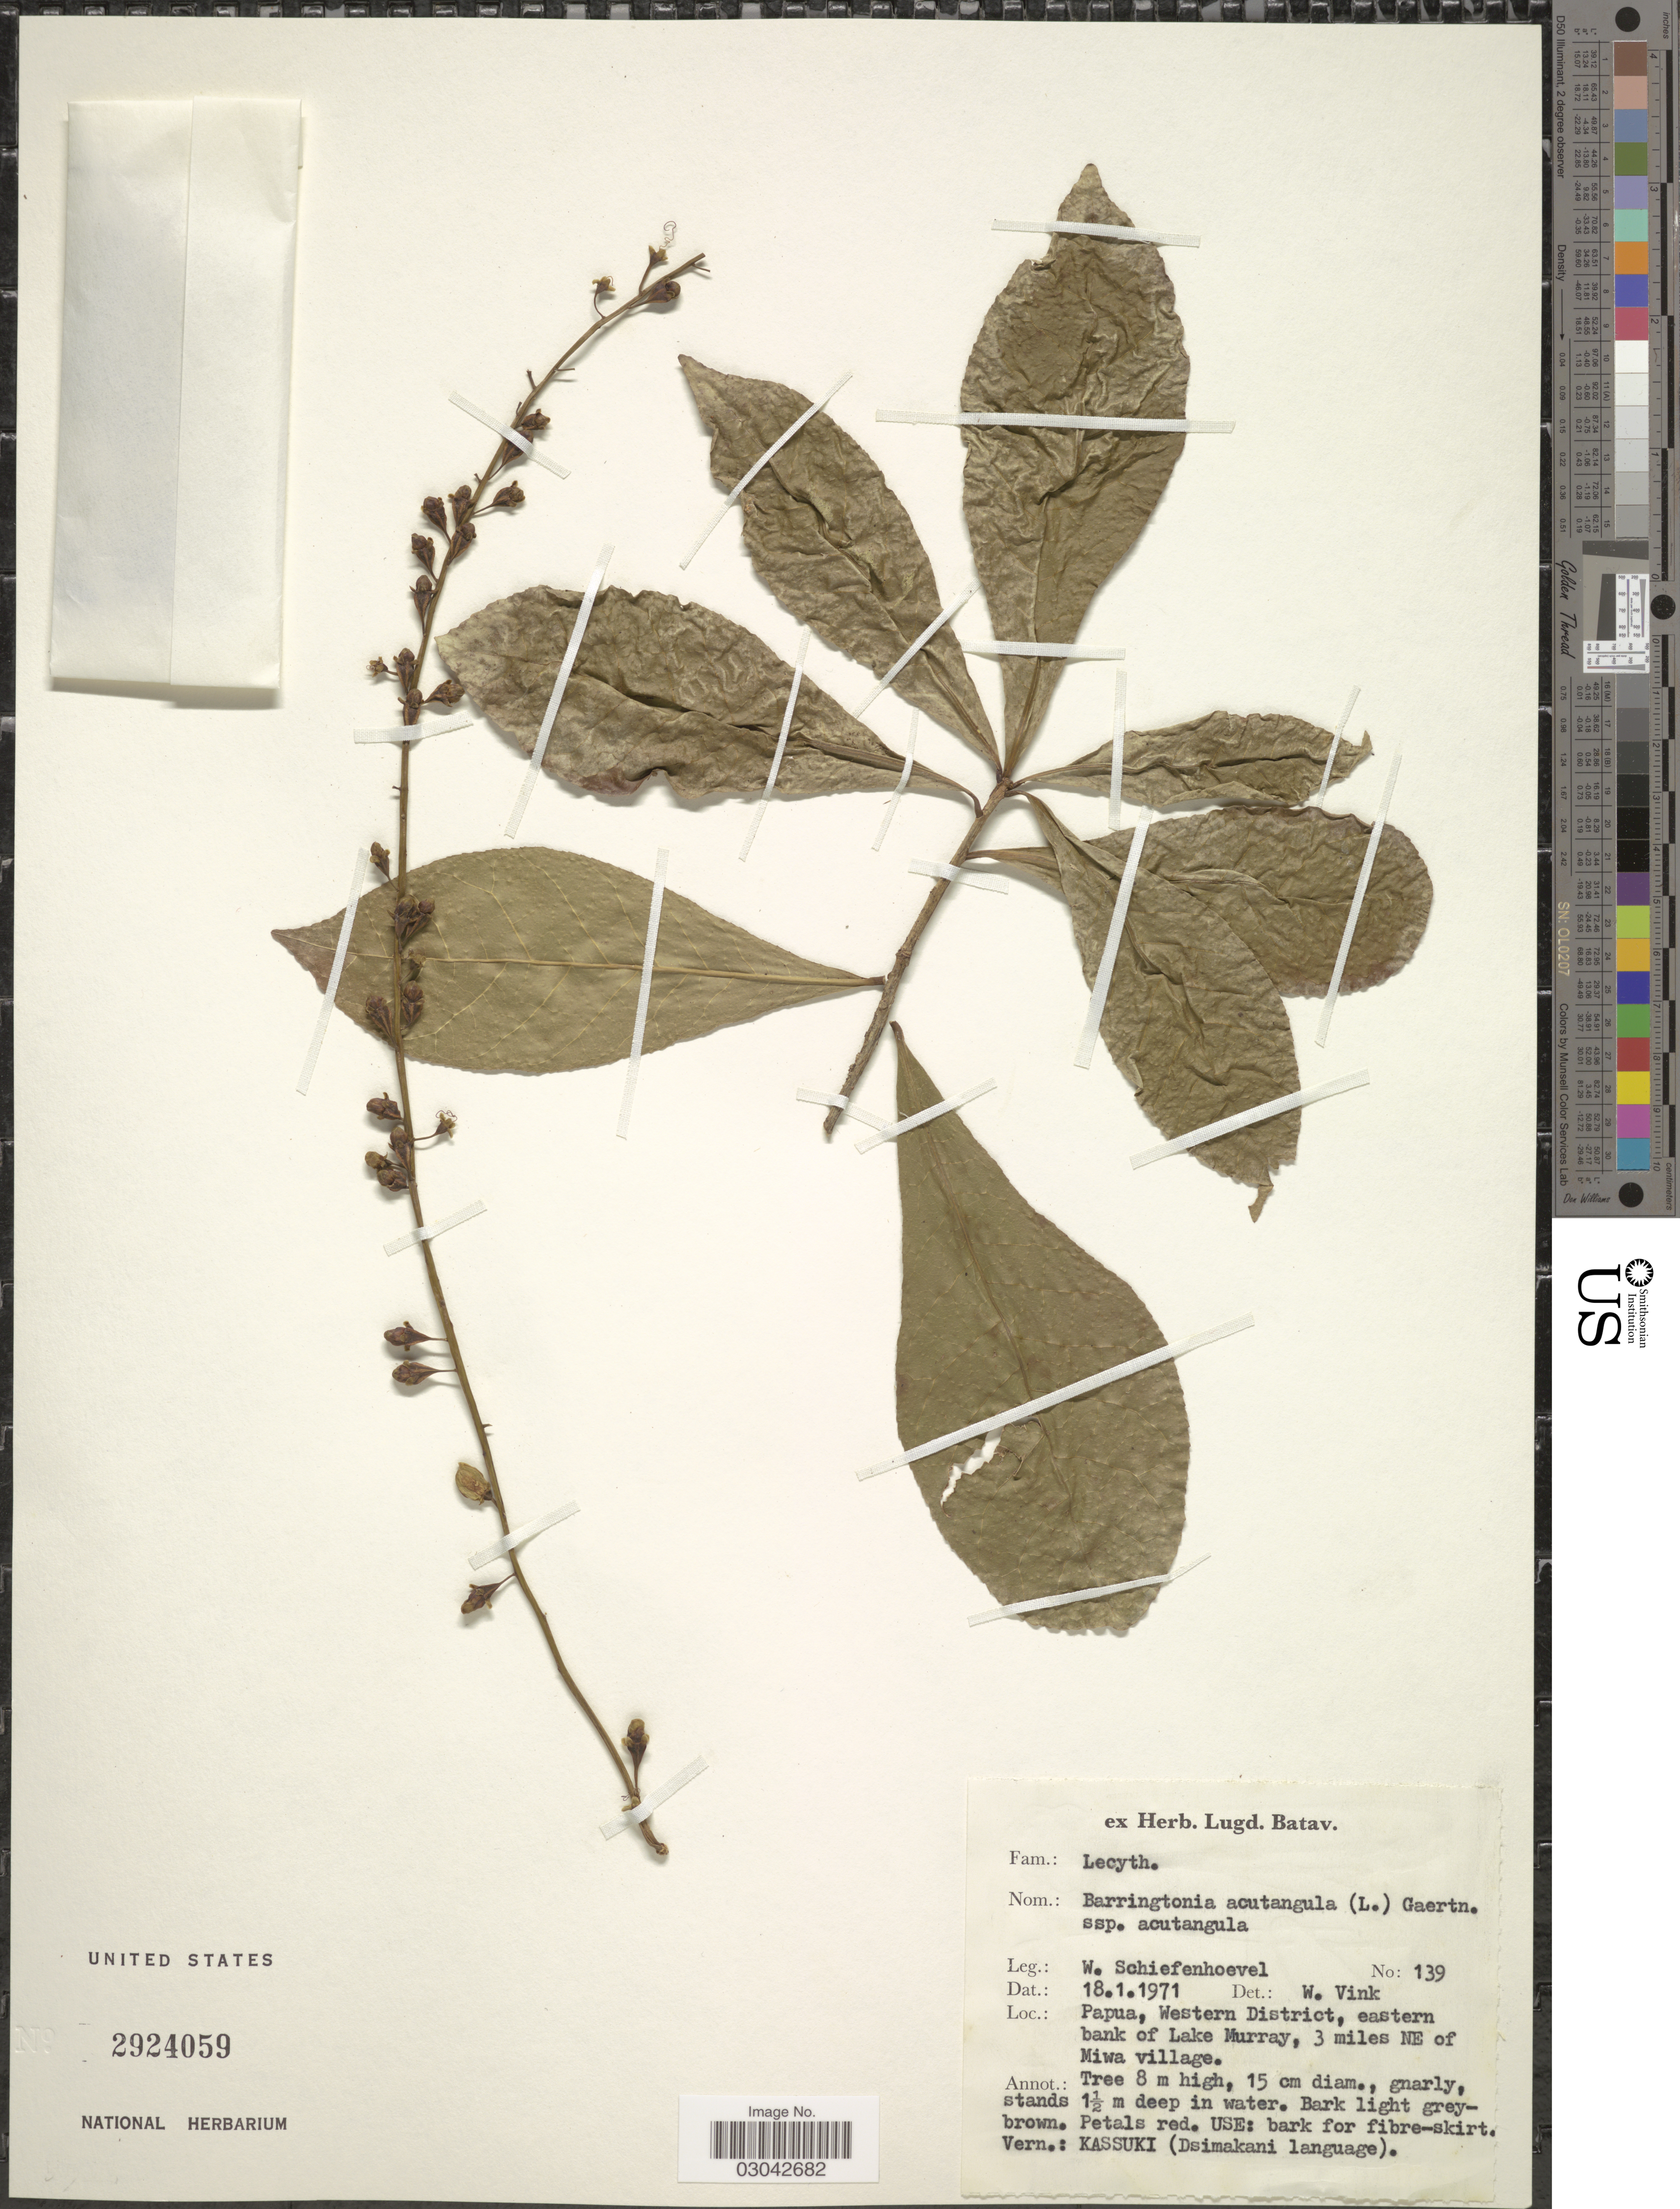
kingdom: Plantae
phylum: Tracheophyta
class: Magnoliopsida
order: Ericales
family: Lecythidaceae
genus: Barringtonia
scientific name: Barringtonia acutangula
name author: (L.) Gaertn.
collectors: W. Schiefenhoevel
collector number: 139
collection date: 1971-01-18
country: Papua New Guinea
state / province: Manus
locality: Papua, Western District, eastern bank of Lake Murray, 3 miles NE of Miwa village.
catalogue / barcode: US 2924059